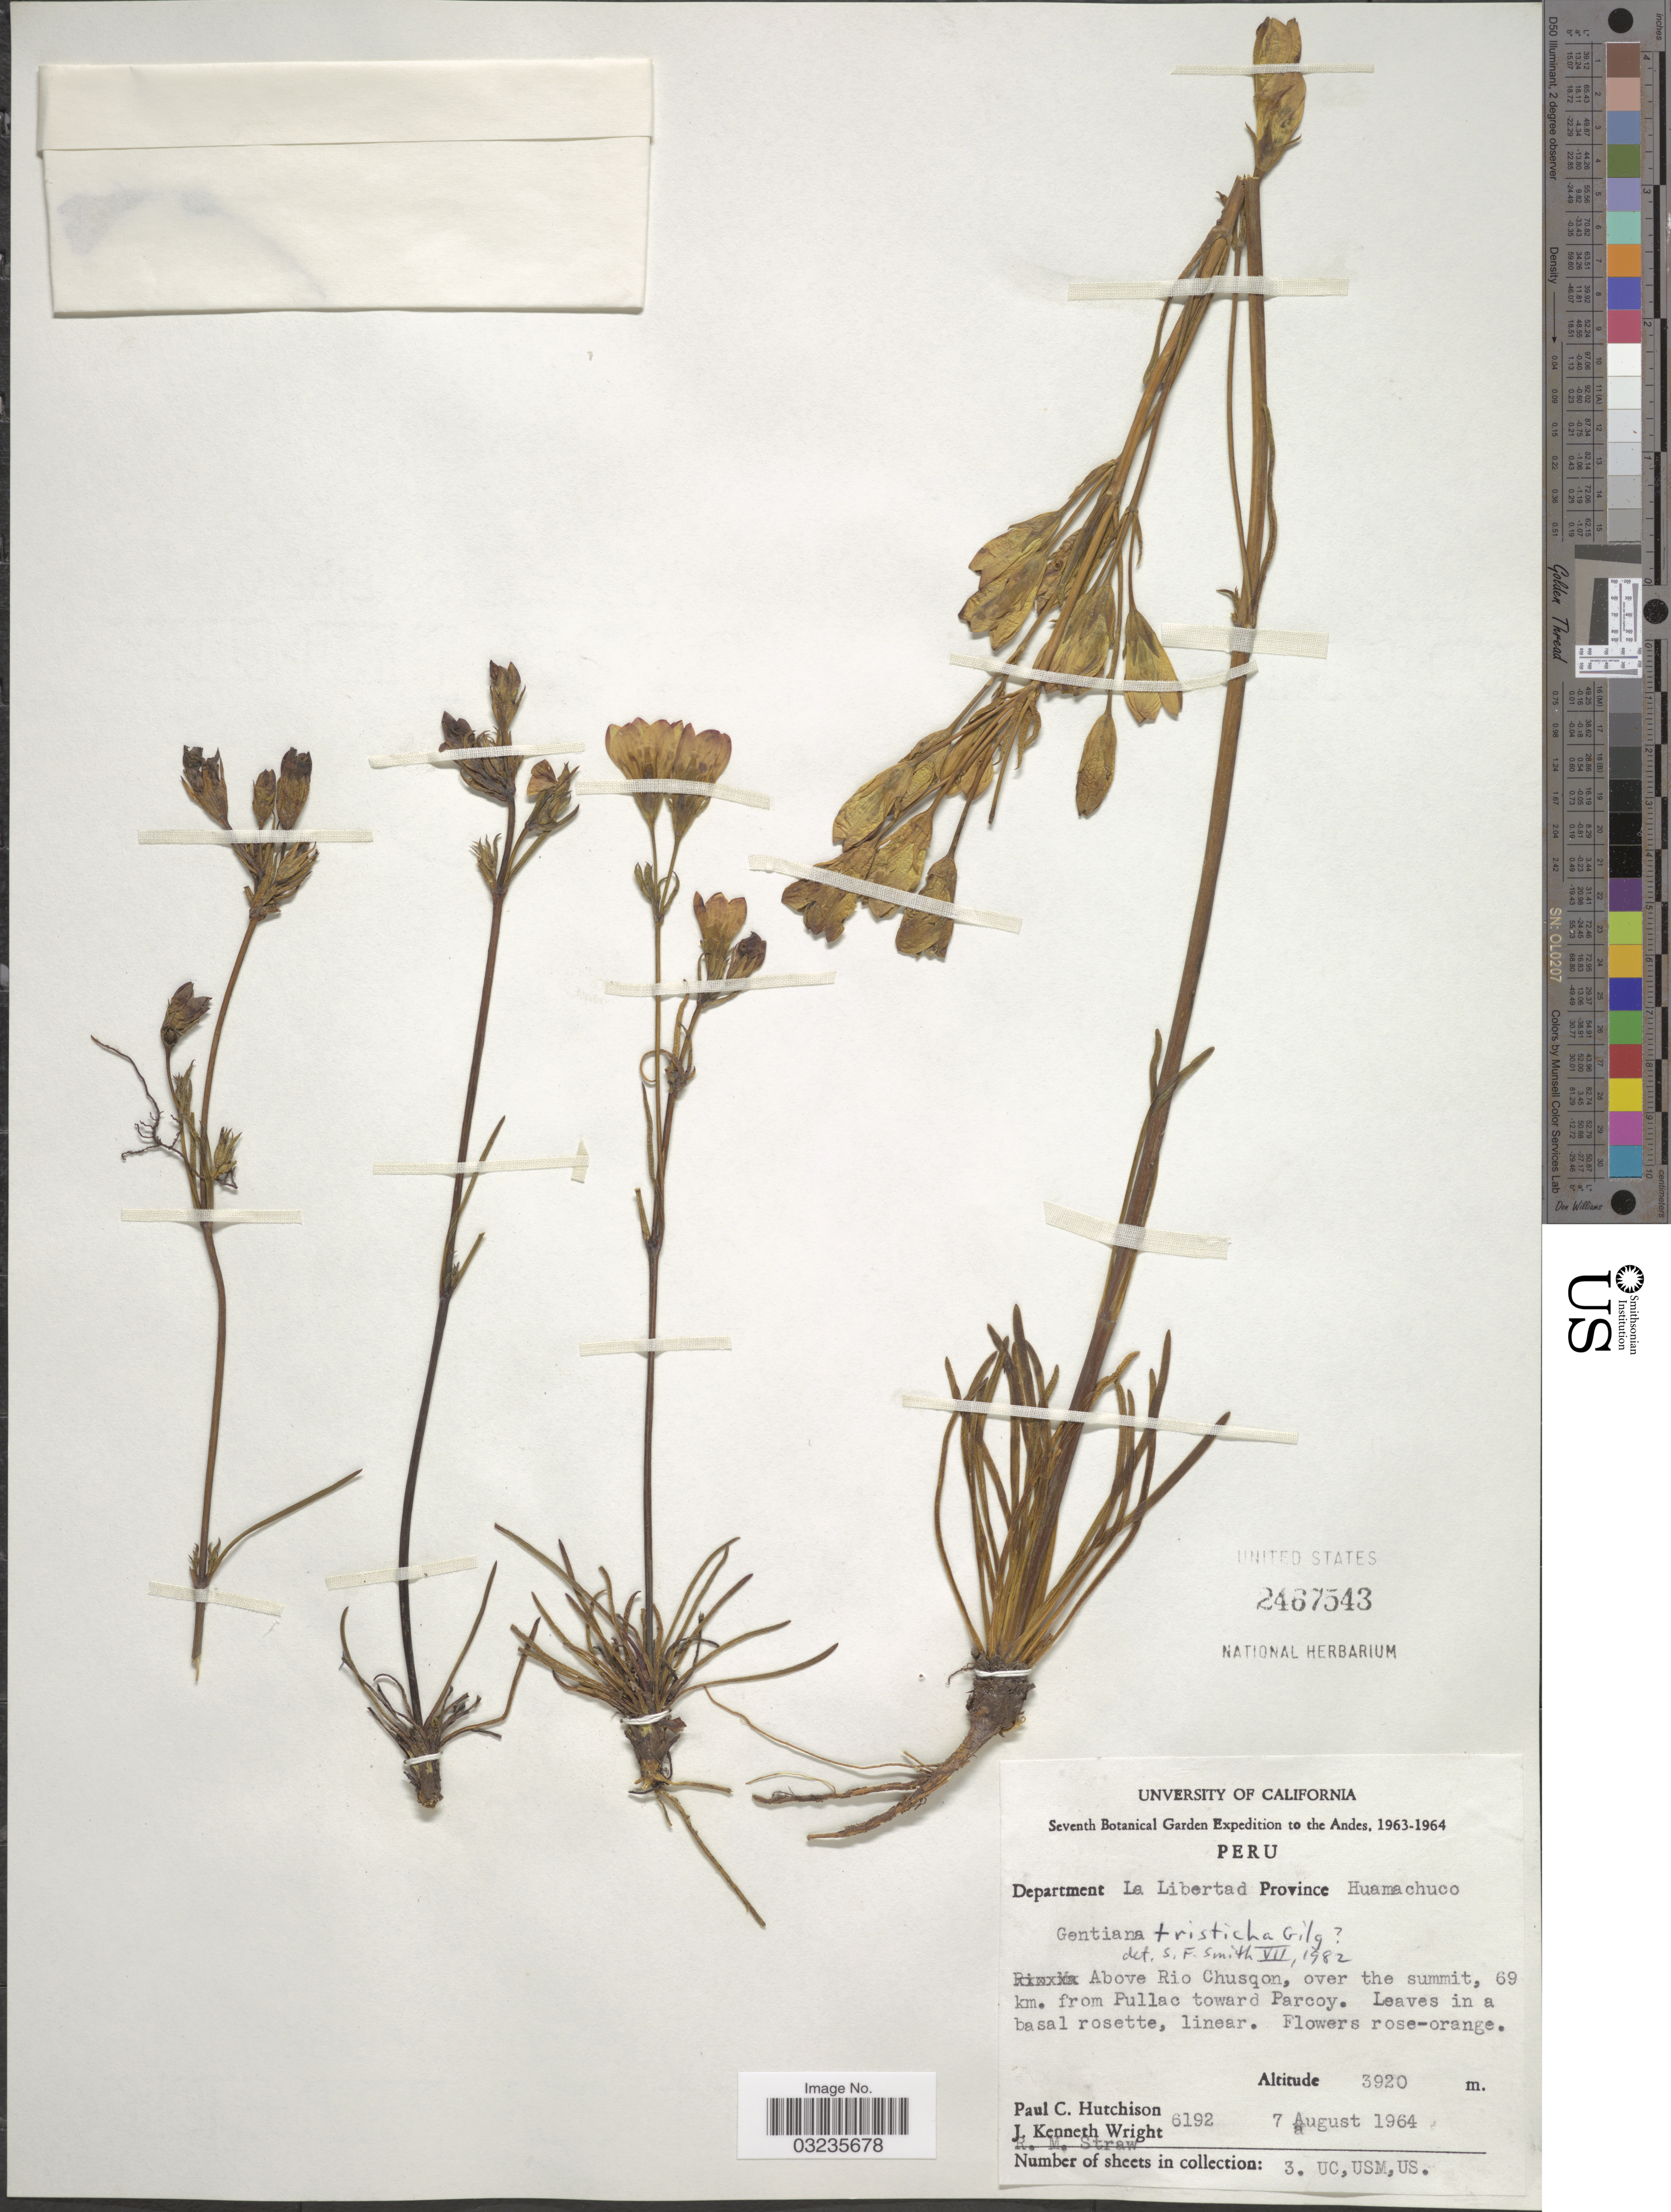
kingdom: Plantae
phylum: Tracheophyta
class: Magnoliopsida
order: Gentianales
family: Gentianaceae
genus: Gentiana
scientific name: Gentiana tristicha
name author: Gilg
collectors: P. C. Hutchison, J. K. Wright & R. M. Straw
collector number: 6192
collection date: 1964-08-07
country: Peru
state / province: La Libertad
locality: Andes. Department La Libertad Province Huamachuco. Above Rio Chusqon, over the summit, 69 km. from Pullac toward Parcoy.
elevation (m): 3920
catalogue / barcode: US 2467543